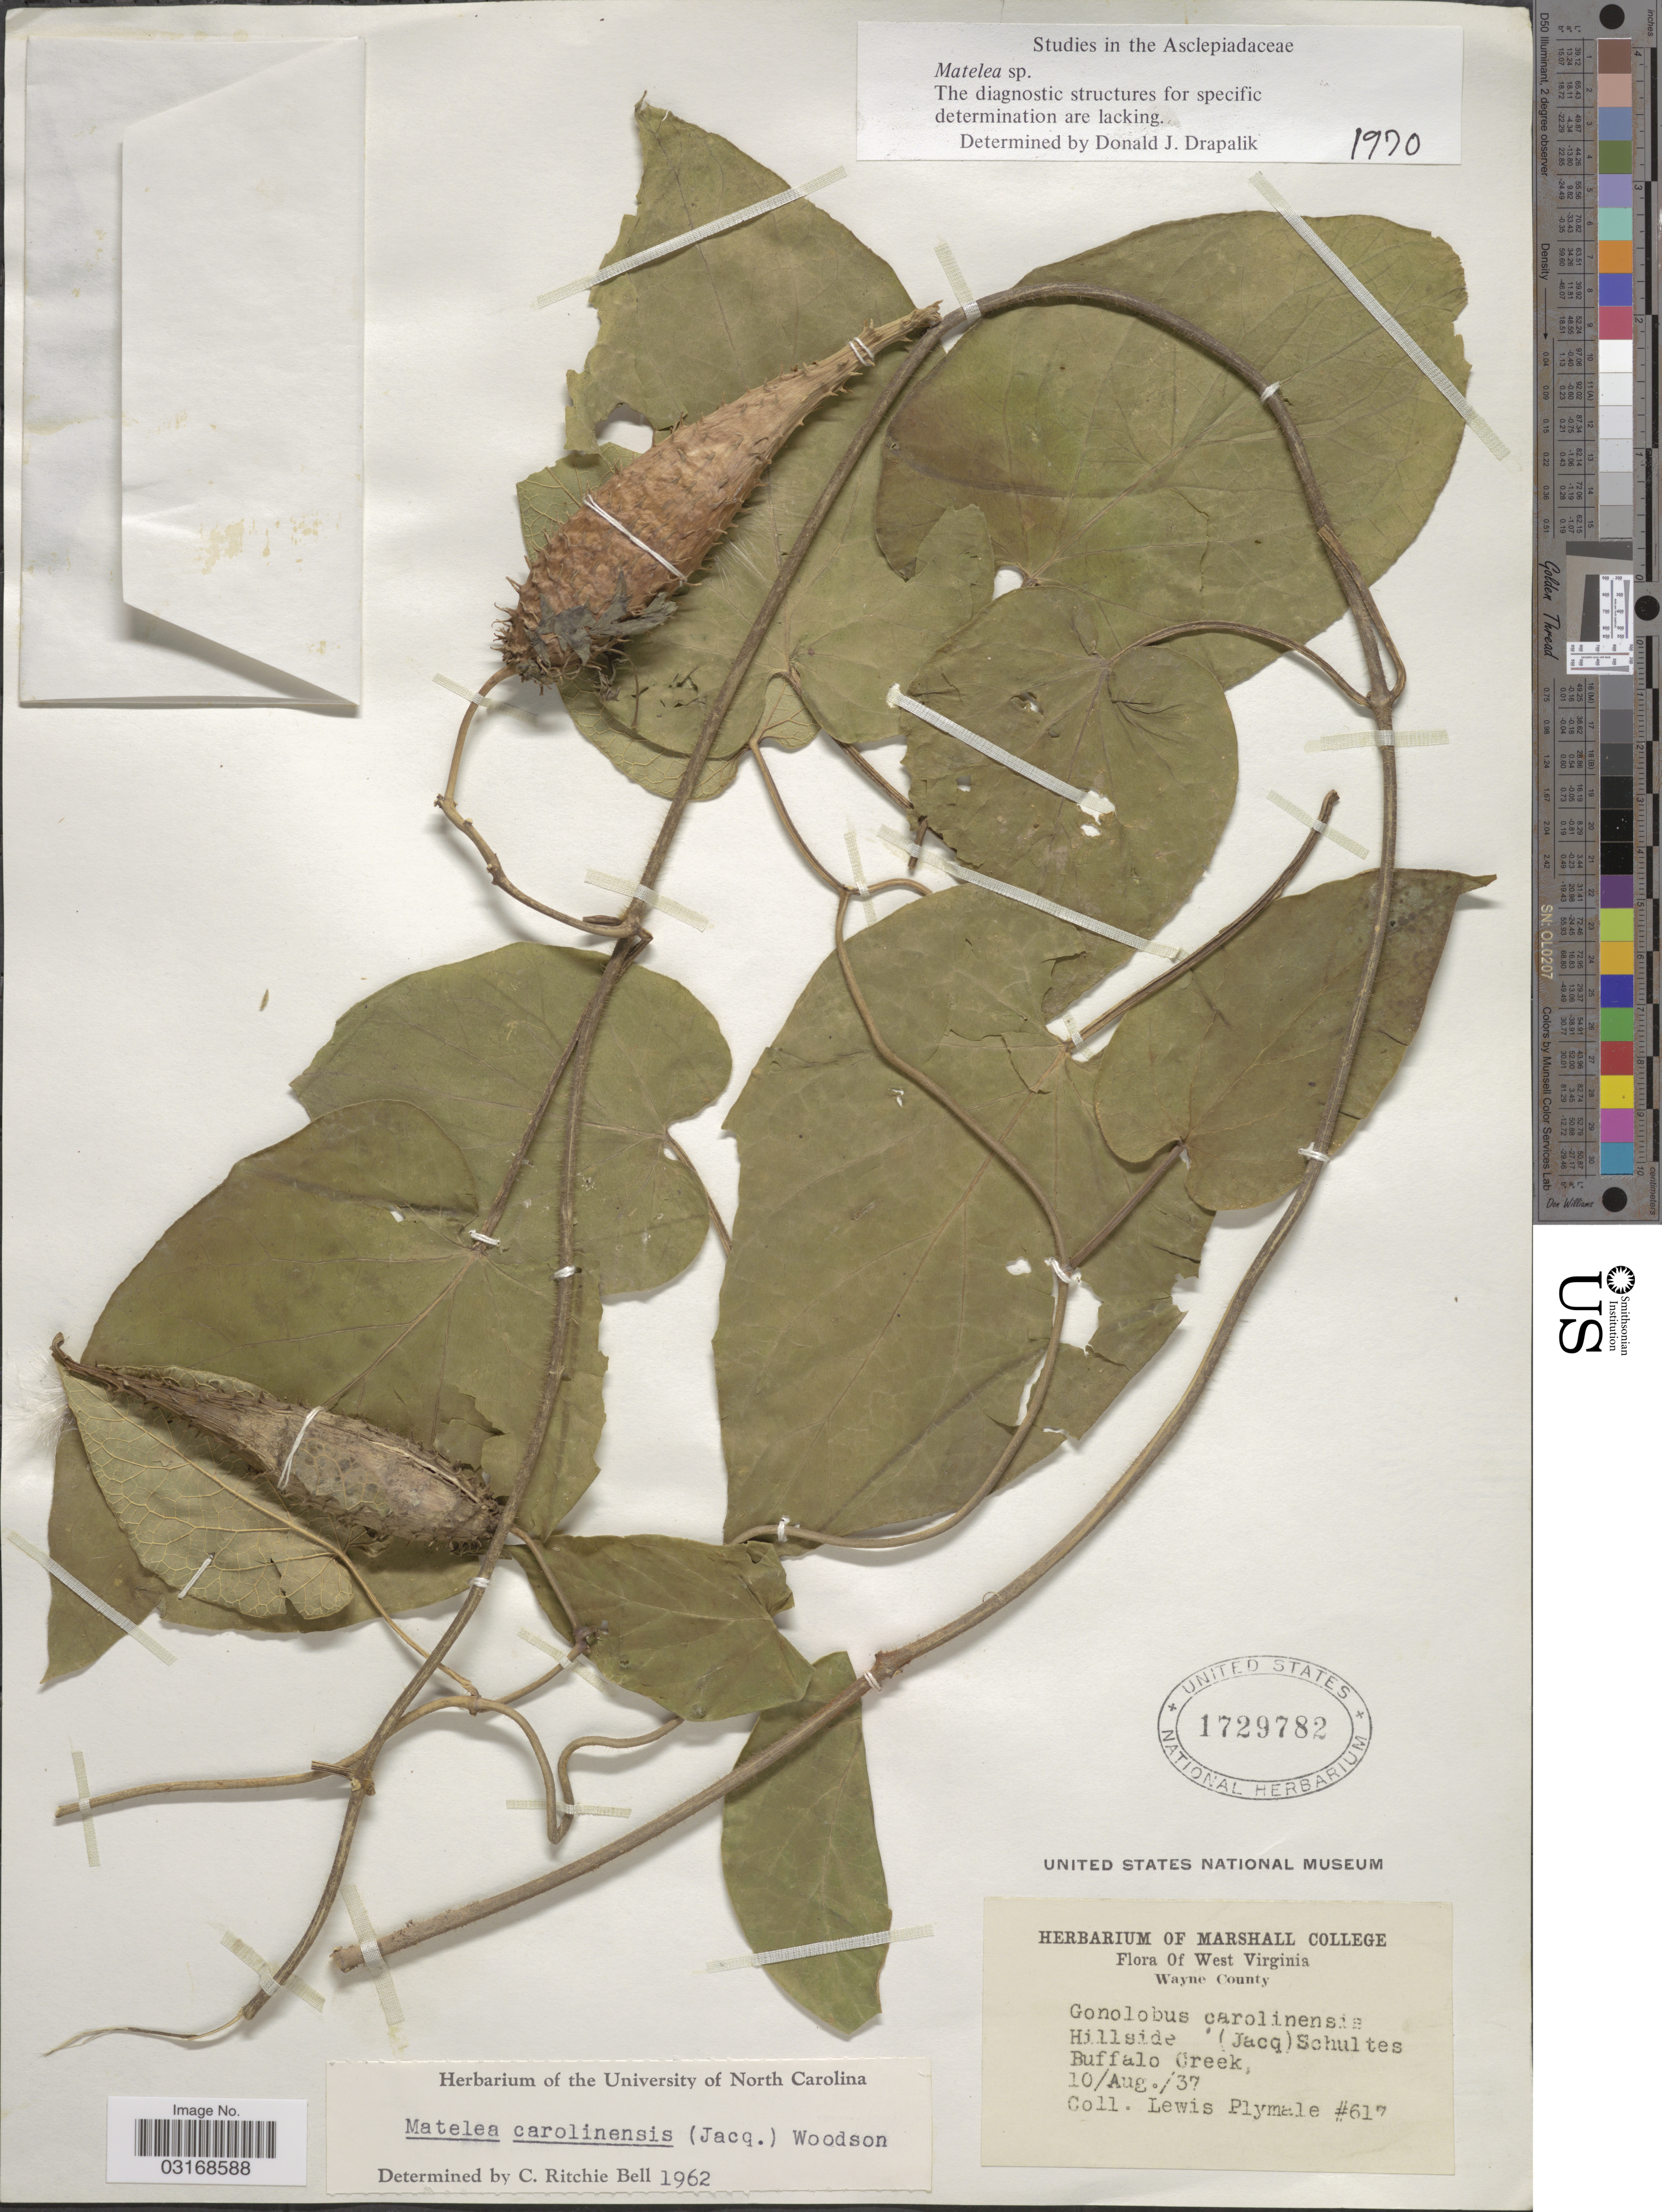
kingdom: Plantae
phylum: Tracheophyta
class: Magnoliopsida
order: Gentianales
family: Apocynaceae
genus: Matelea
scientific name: Matelea sp.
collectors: L. Plymale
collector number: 617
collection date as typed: Transcribed d/m/y: 10/8/37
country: United States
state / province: West Virginia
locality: Hillside (Jacq) Schultes. Buffalo Creek.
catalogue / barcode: US 1729782